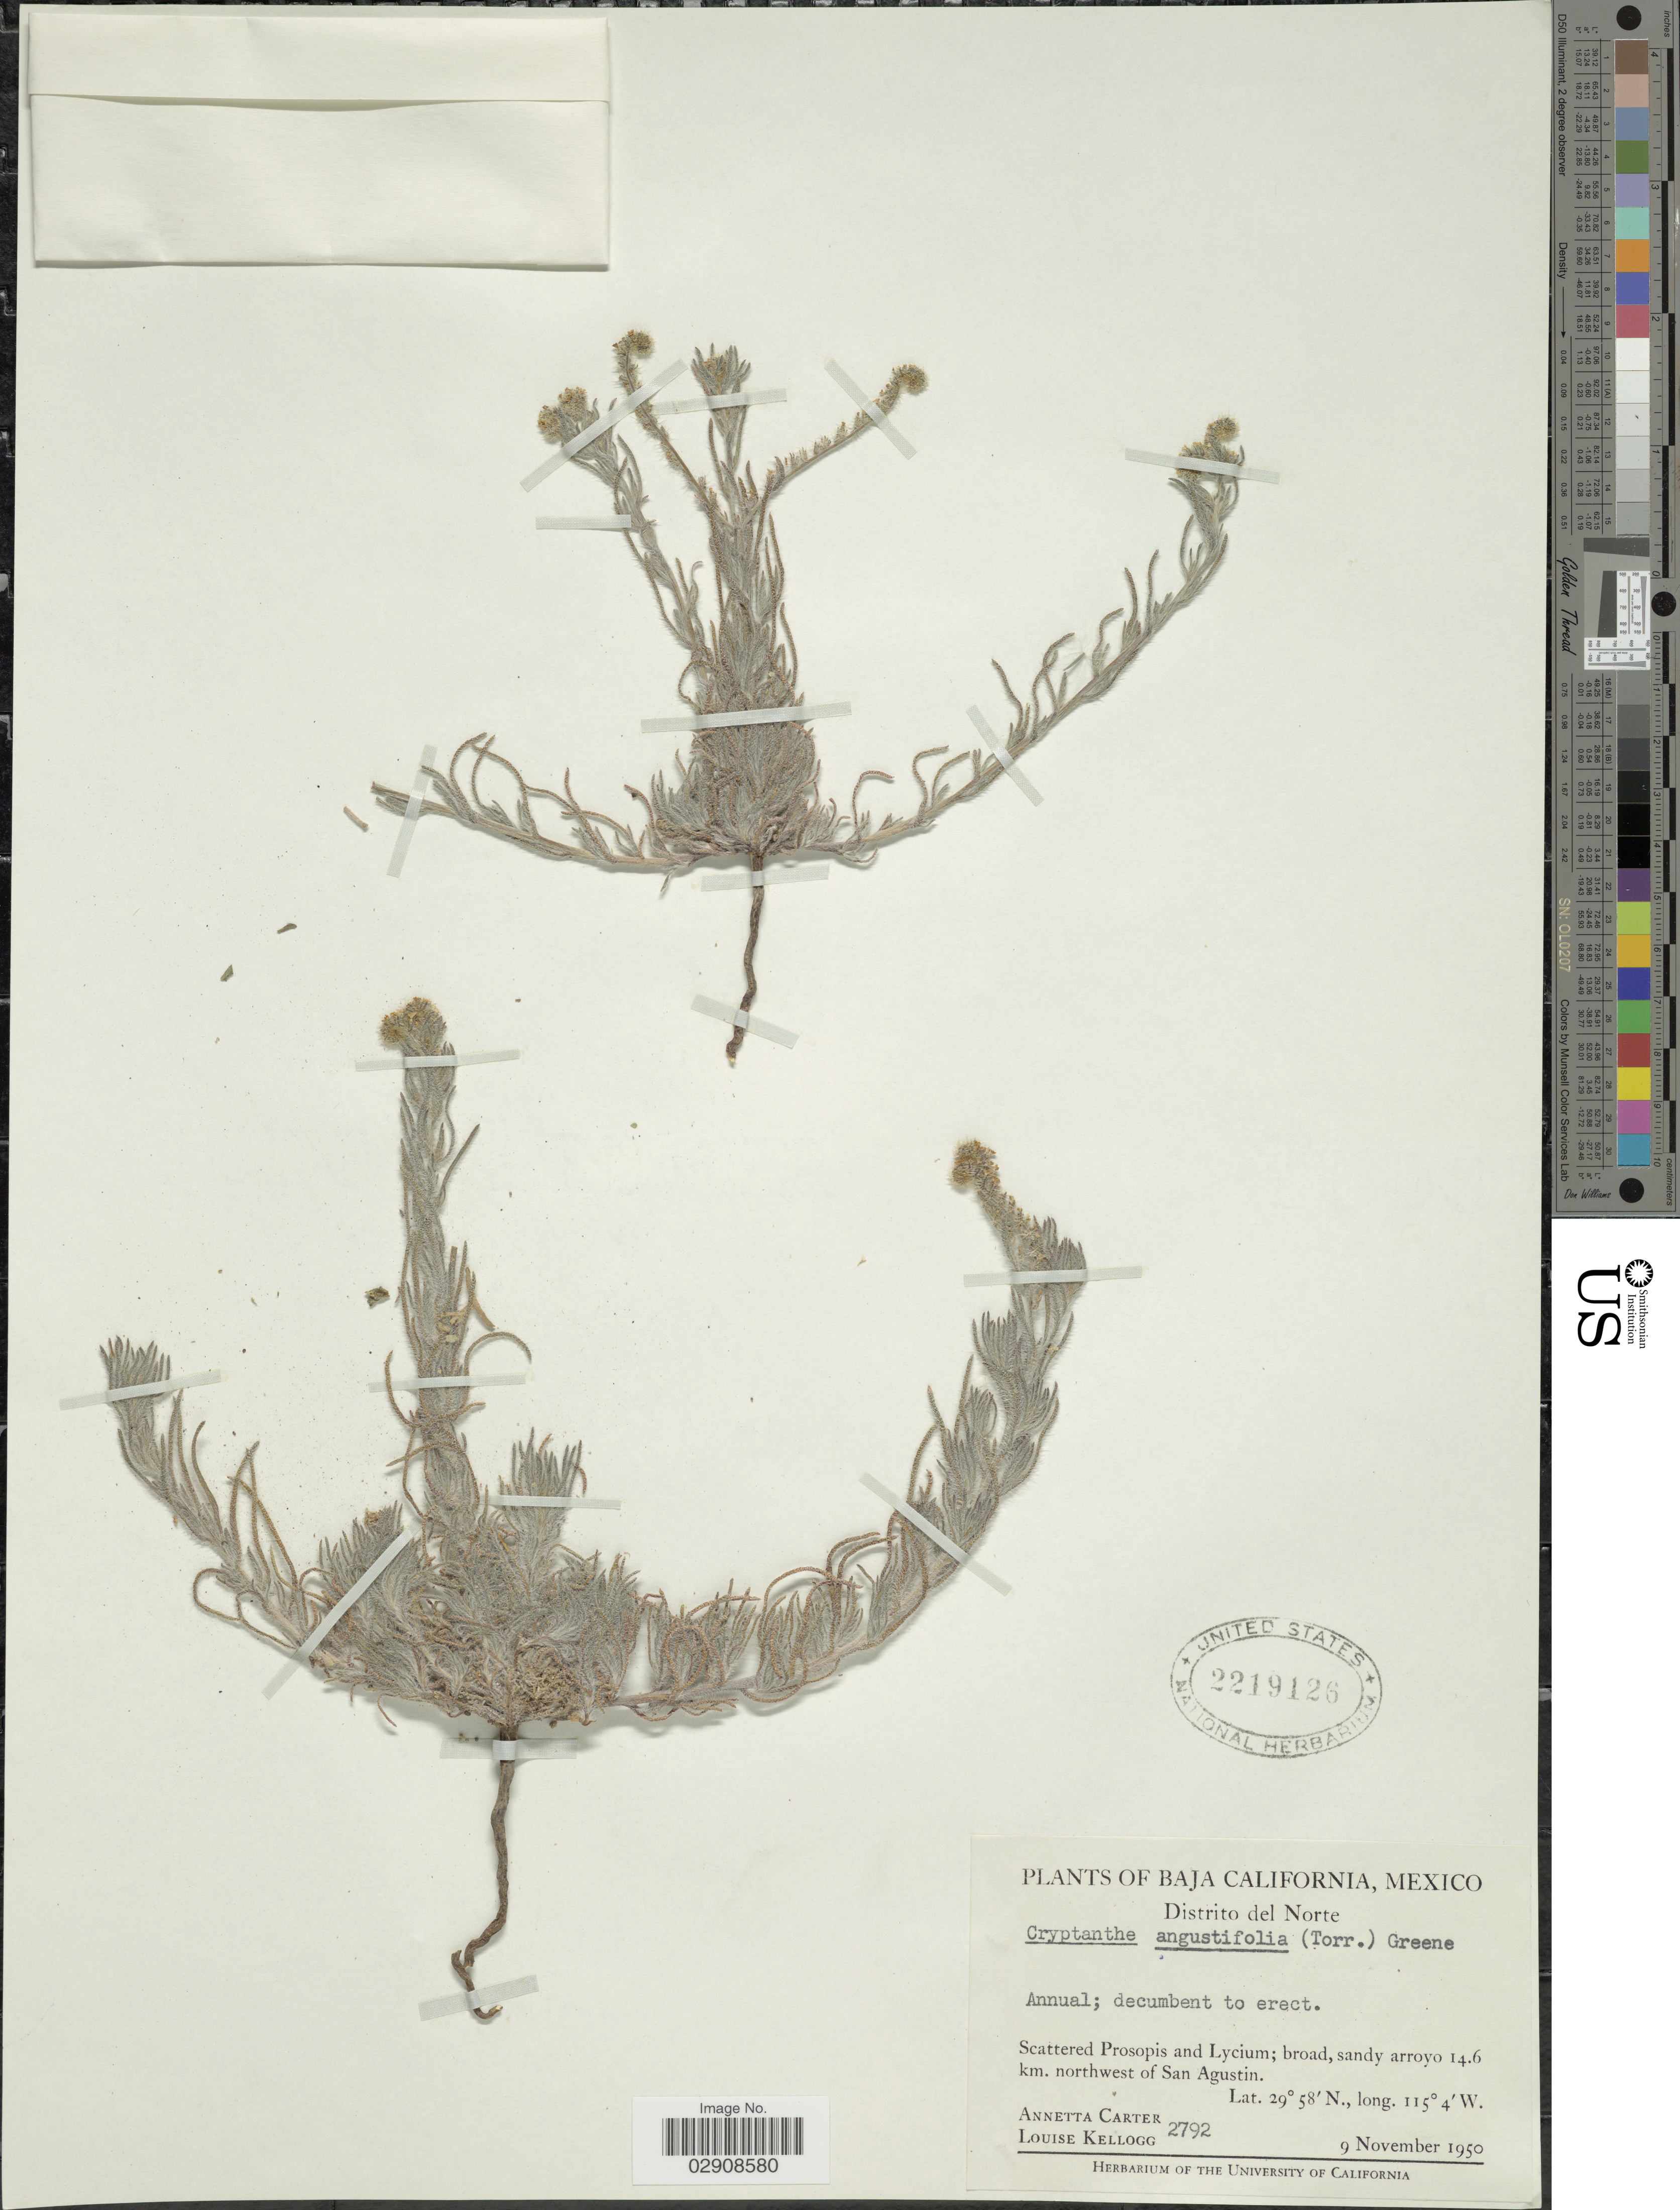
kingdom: Plantae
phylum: Tracheophyta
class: Magnoliopsida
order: Boraginales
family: Boraginaceae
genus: Cryptantha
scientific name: Cryptantha angustifolia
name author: (Torr.) Greene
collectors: A. Carter & L. Kellogg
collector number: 2792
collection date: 1950-11-09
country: Mexico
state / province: Baja California Norte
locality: Distrito del Norte. Broad, sandy arroyo 14.6 km. northwest of San Agustin.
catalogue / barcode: US 2219126